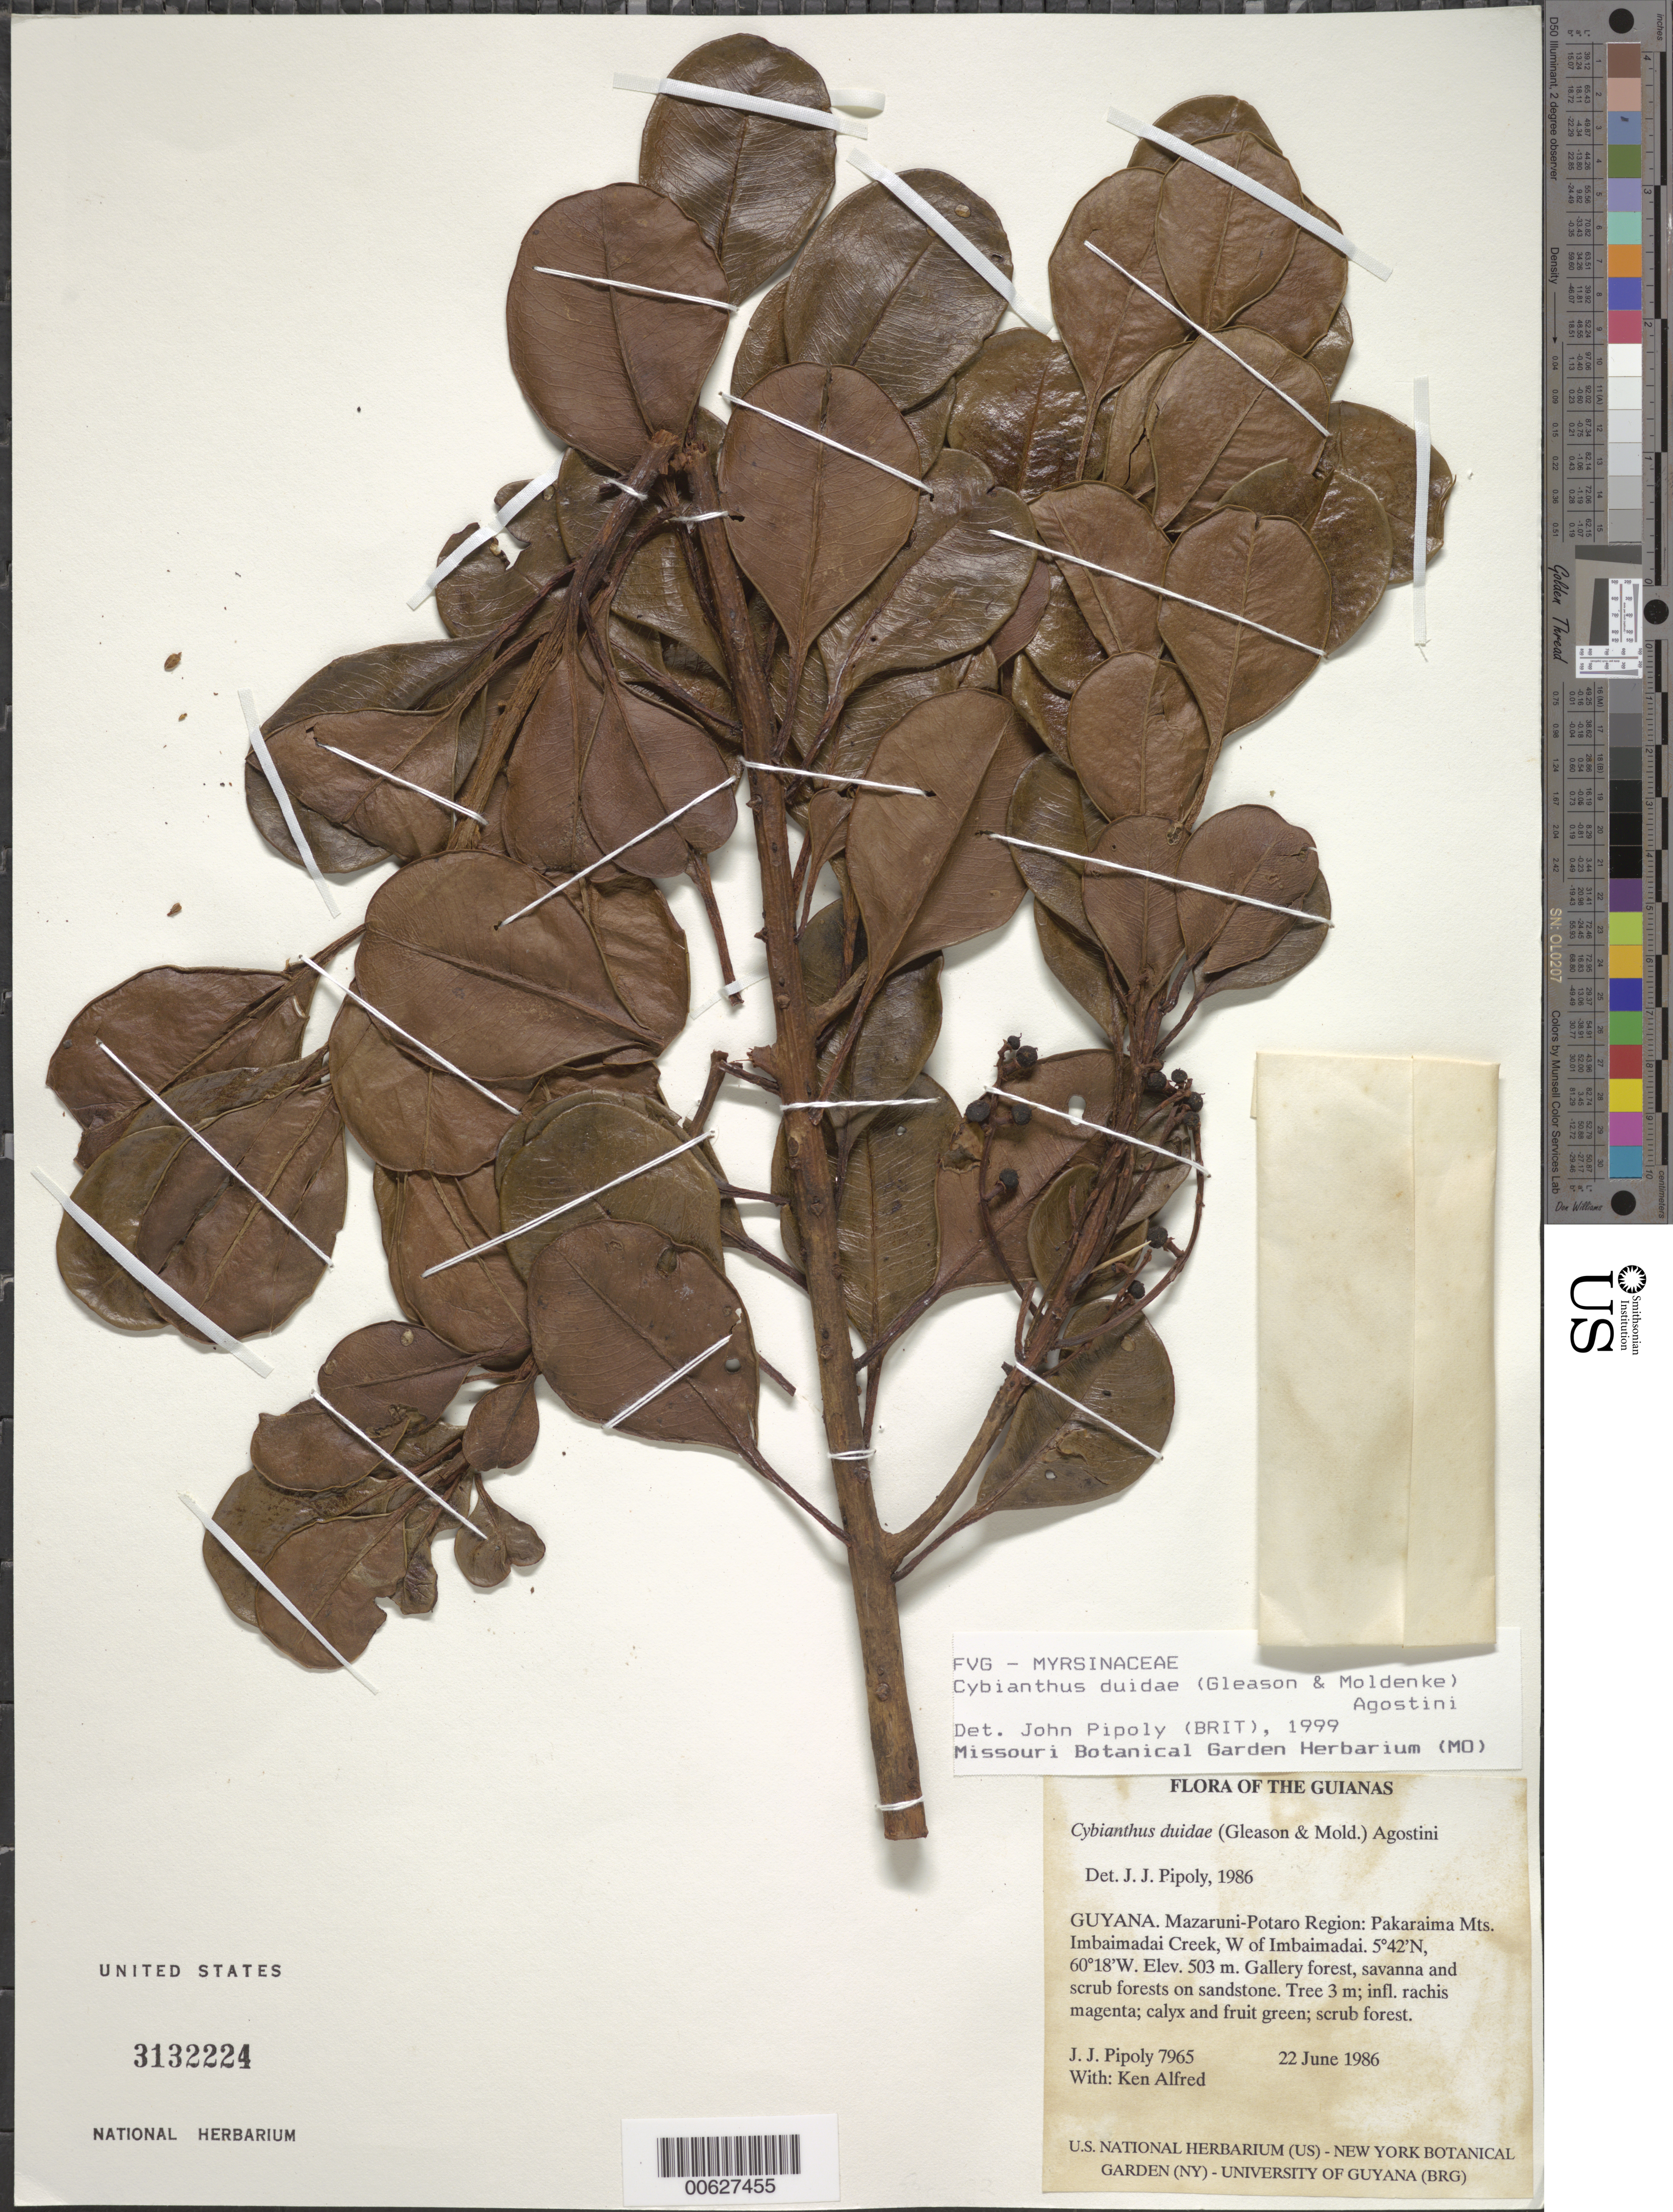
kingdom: Plantae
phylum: Tracheophyta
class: Magnoliopsida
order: Ericales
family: Primulaceae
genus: Cybianthus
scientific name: Cybianthus duidae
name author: (Gleason & Moldenke) G. Agostini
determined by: Pipoly, J. J., III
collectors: J. J. Pipoly & K. Alfred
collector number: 7965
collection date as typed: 22 June 1986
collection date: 1986-06-22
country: Guyana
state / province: Cuyuni-Mazaruni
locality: Pakaraima Mts. Imbaimadai Creek, W of Imbaimadai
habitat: Gallery forest, savanna and scrub forests on sandstone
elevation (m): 503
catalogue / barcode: US 3132224